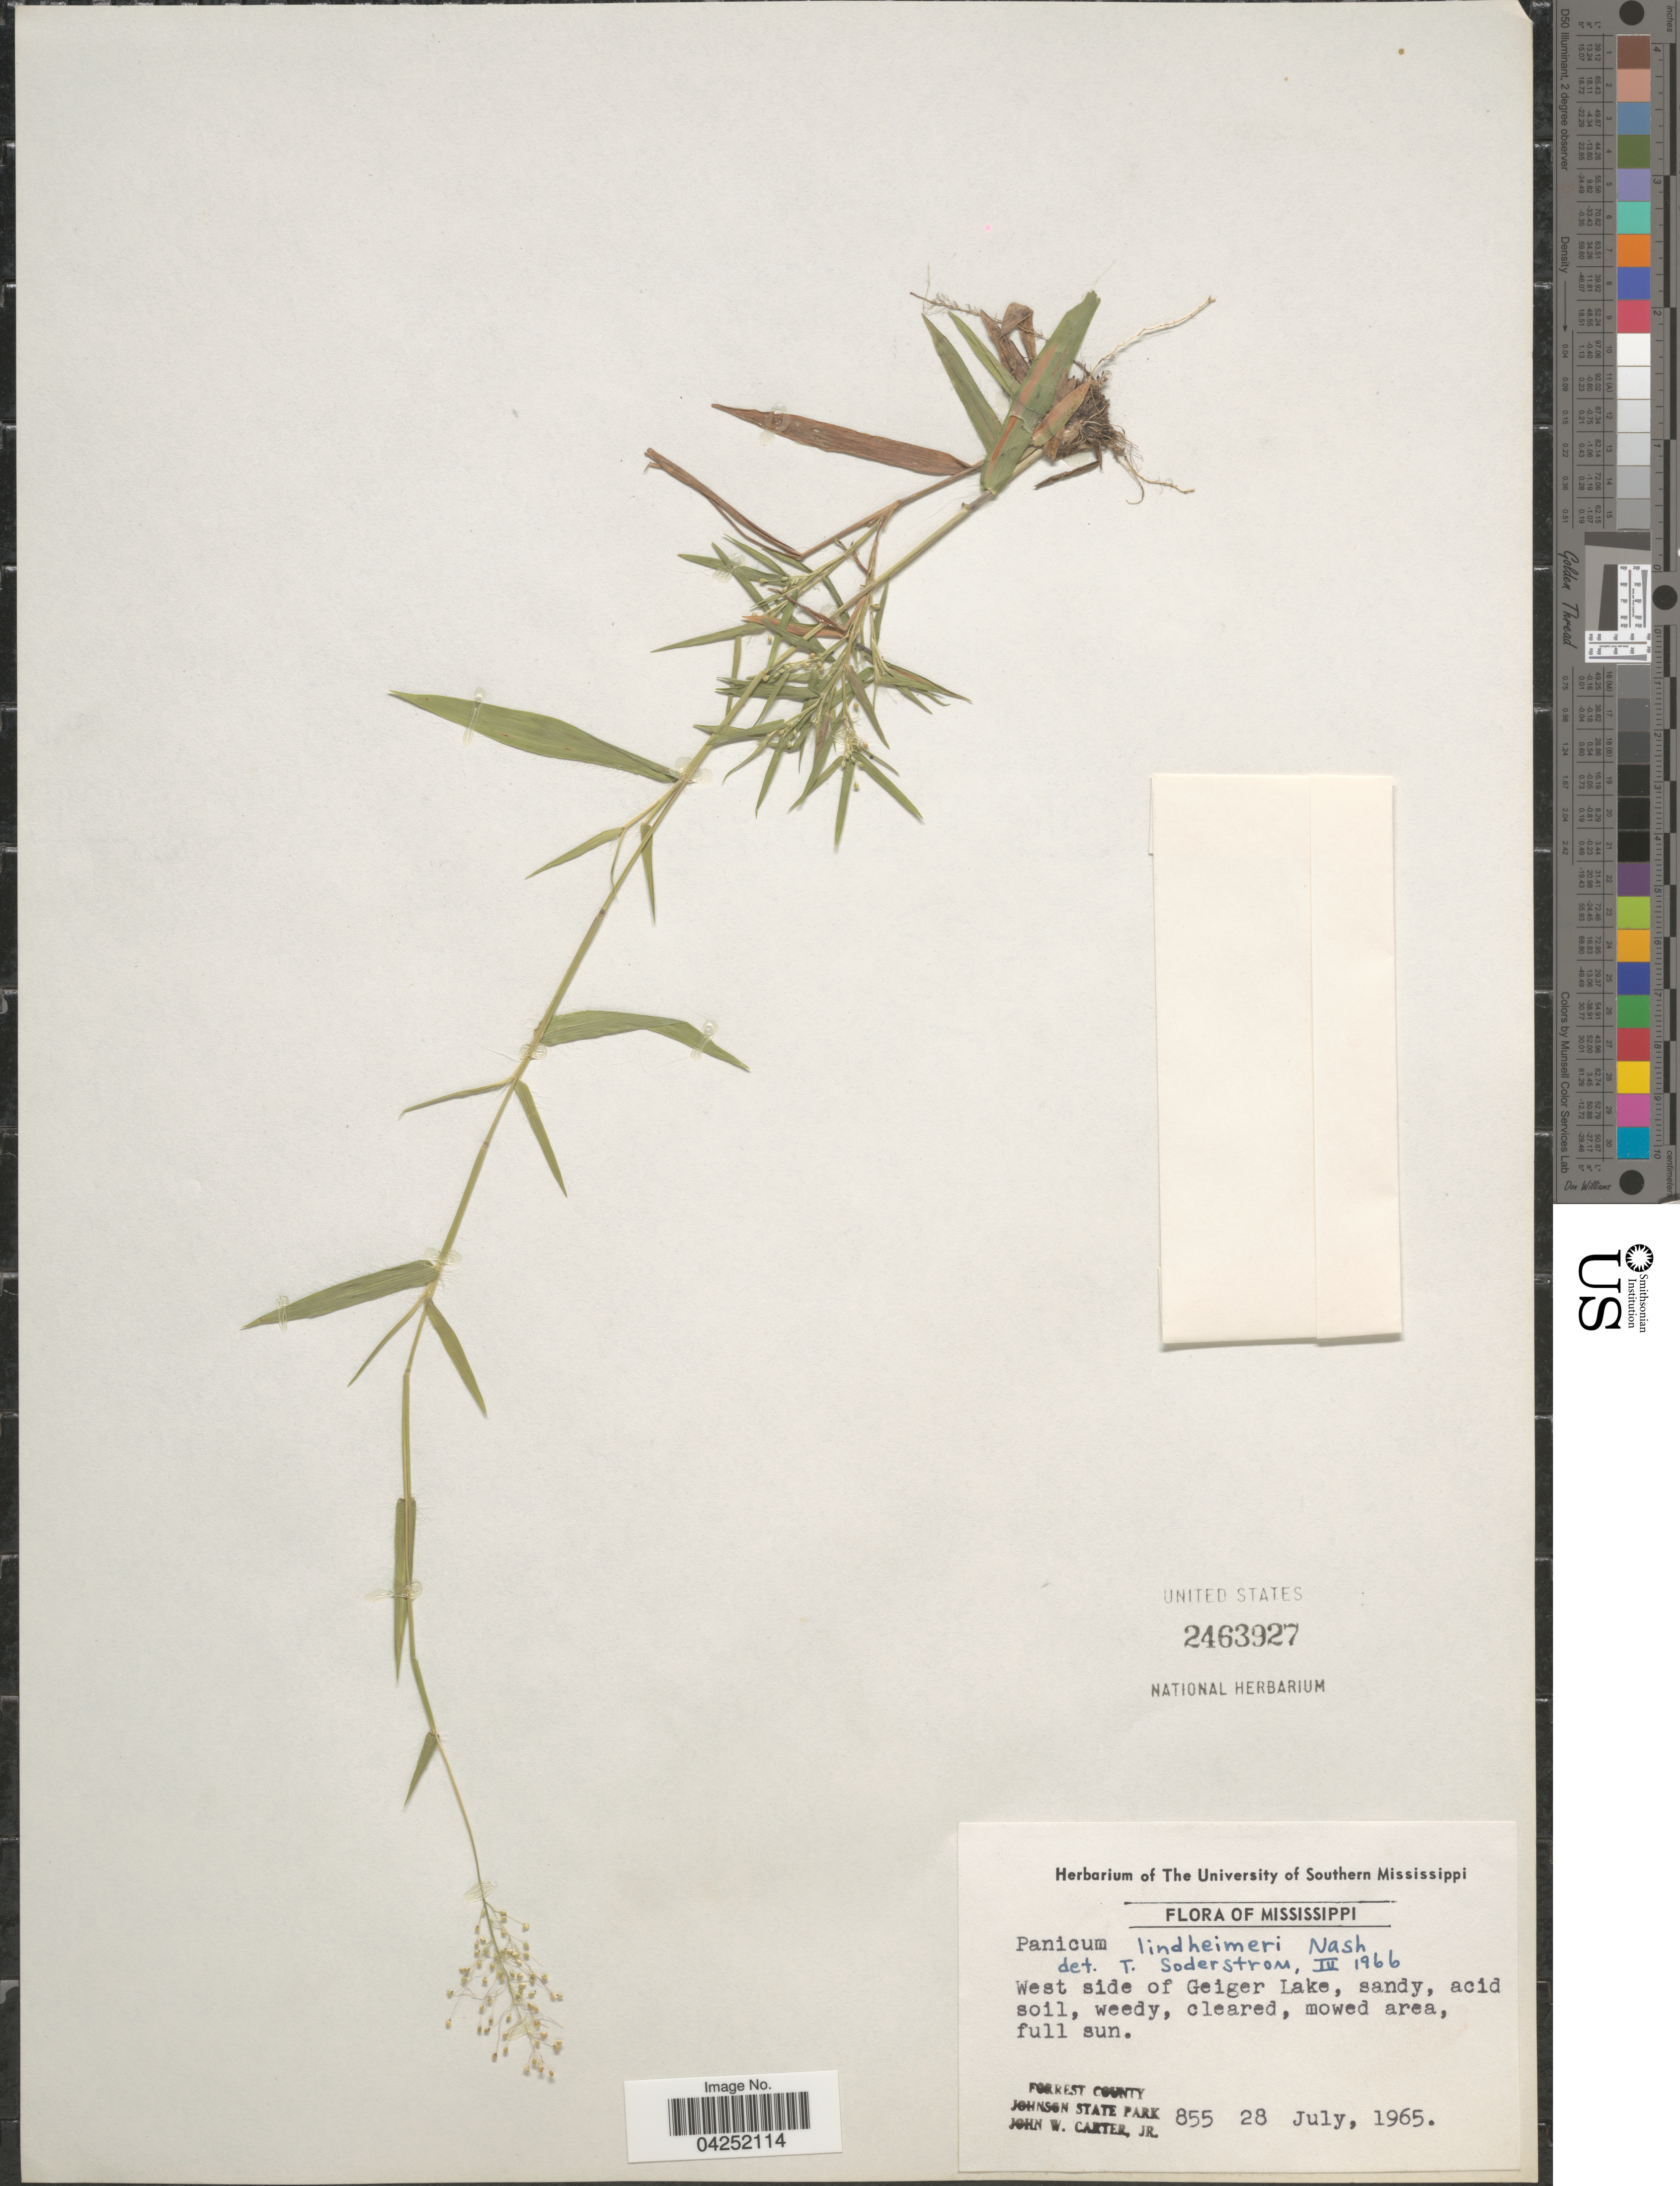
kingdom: Plantae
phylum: Tracheophyta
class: Liliopsida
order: Poales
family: Poaceae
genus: Dichanthelium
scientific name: Dichanthelium acuminatum var. lindheimeri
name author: (Nash) Gould & C.A. Clark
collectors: J. W. Carter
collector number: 855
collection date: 1965-07-28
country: United States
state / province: Mississippi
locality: West side of Geiger Lake.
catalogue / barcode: US 2463927